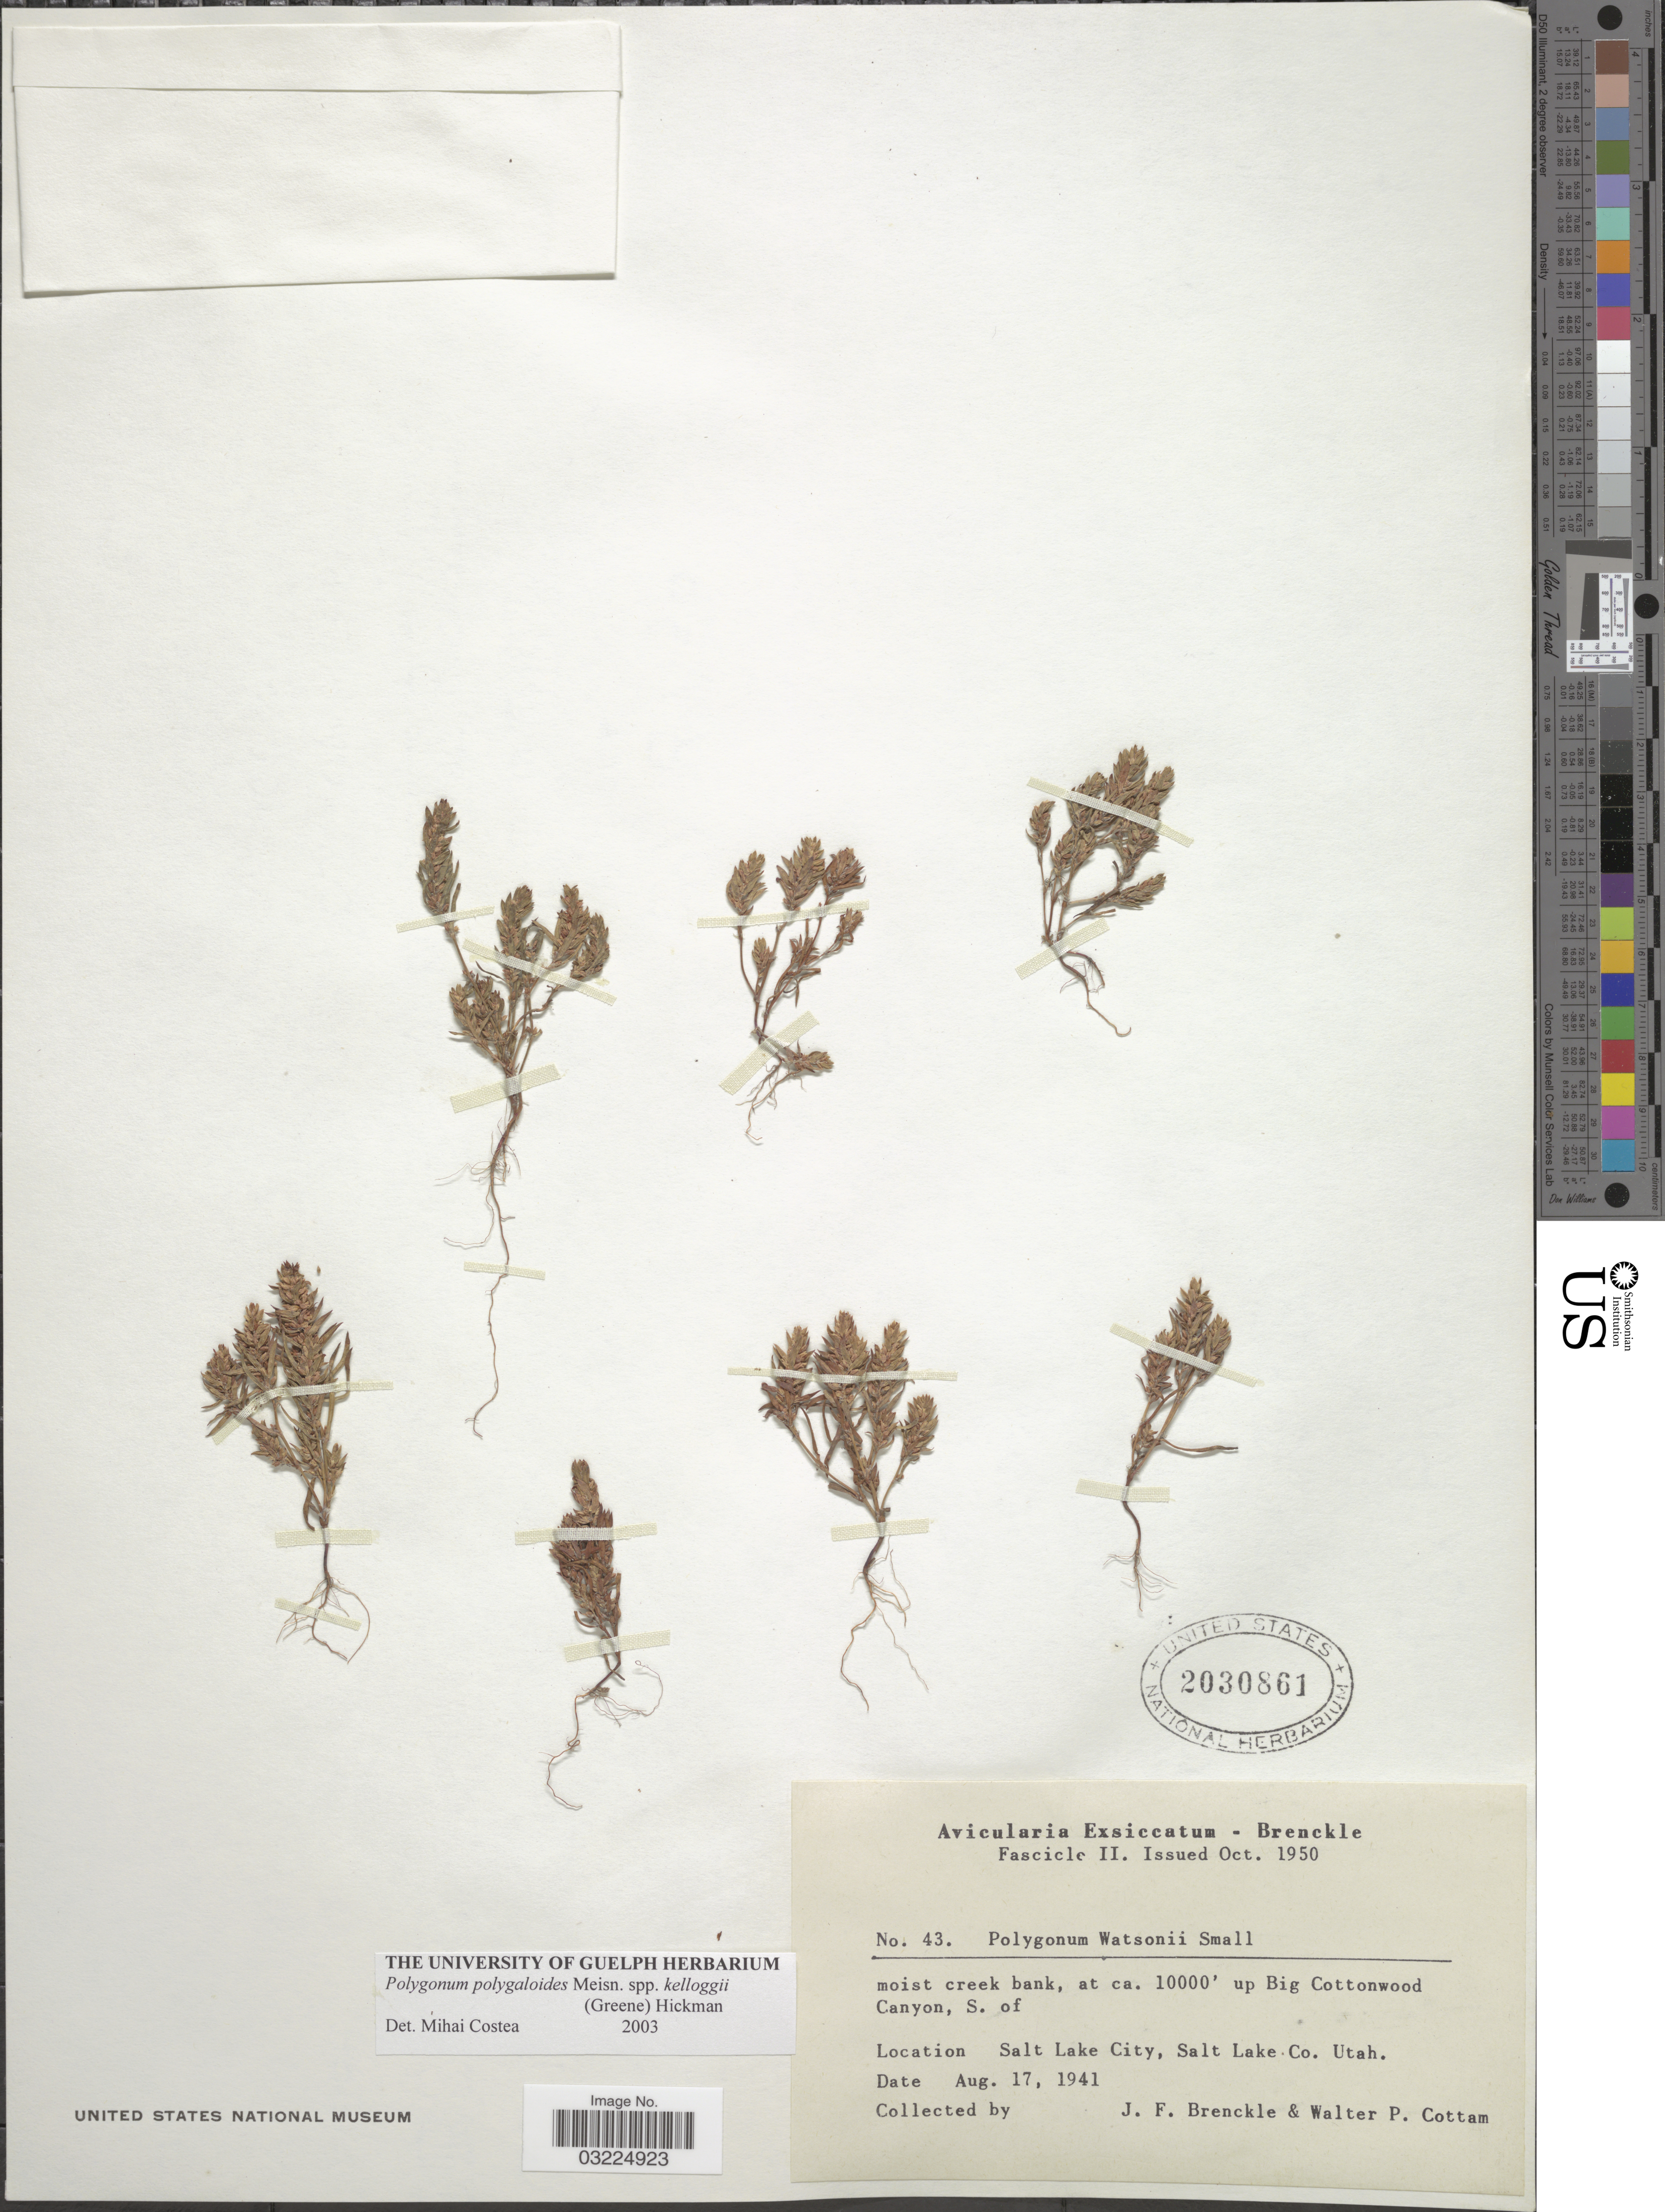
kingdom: Plantae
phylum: Tracheophyta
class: Magnoliopsida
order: Caryophyllales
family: Polygonaceae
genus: Polygonum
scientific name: Polygonum polygaloides subsp. kelloggii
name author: (Greene) Hickman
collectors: J. Brenckle & W. Cottam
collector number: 43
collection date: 1941-08-17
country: United States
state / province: Utah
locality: Up Big Cottonwood Canyon, S. of Salt Lake City, Salt Lake Co.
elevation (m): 3048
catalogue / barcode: US 2030861